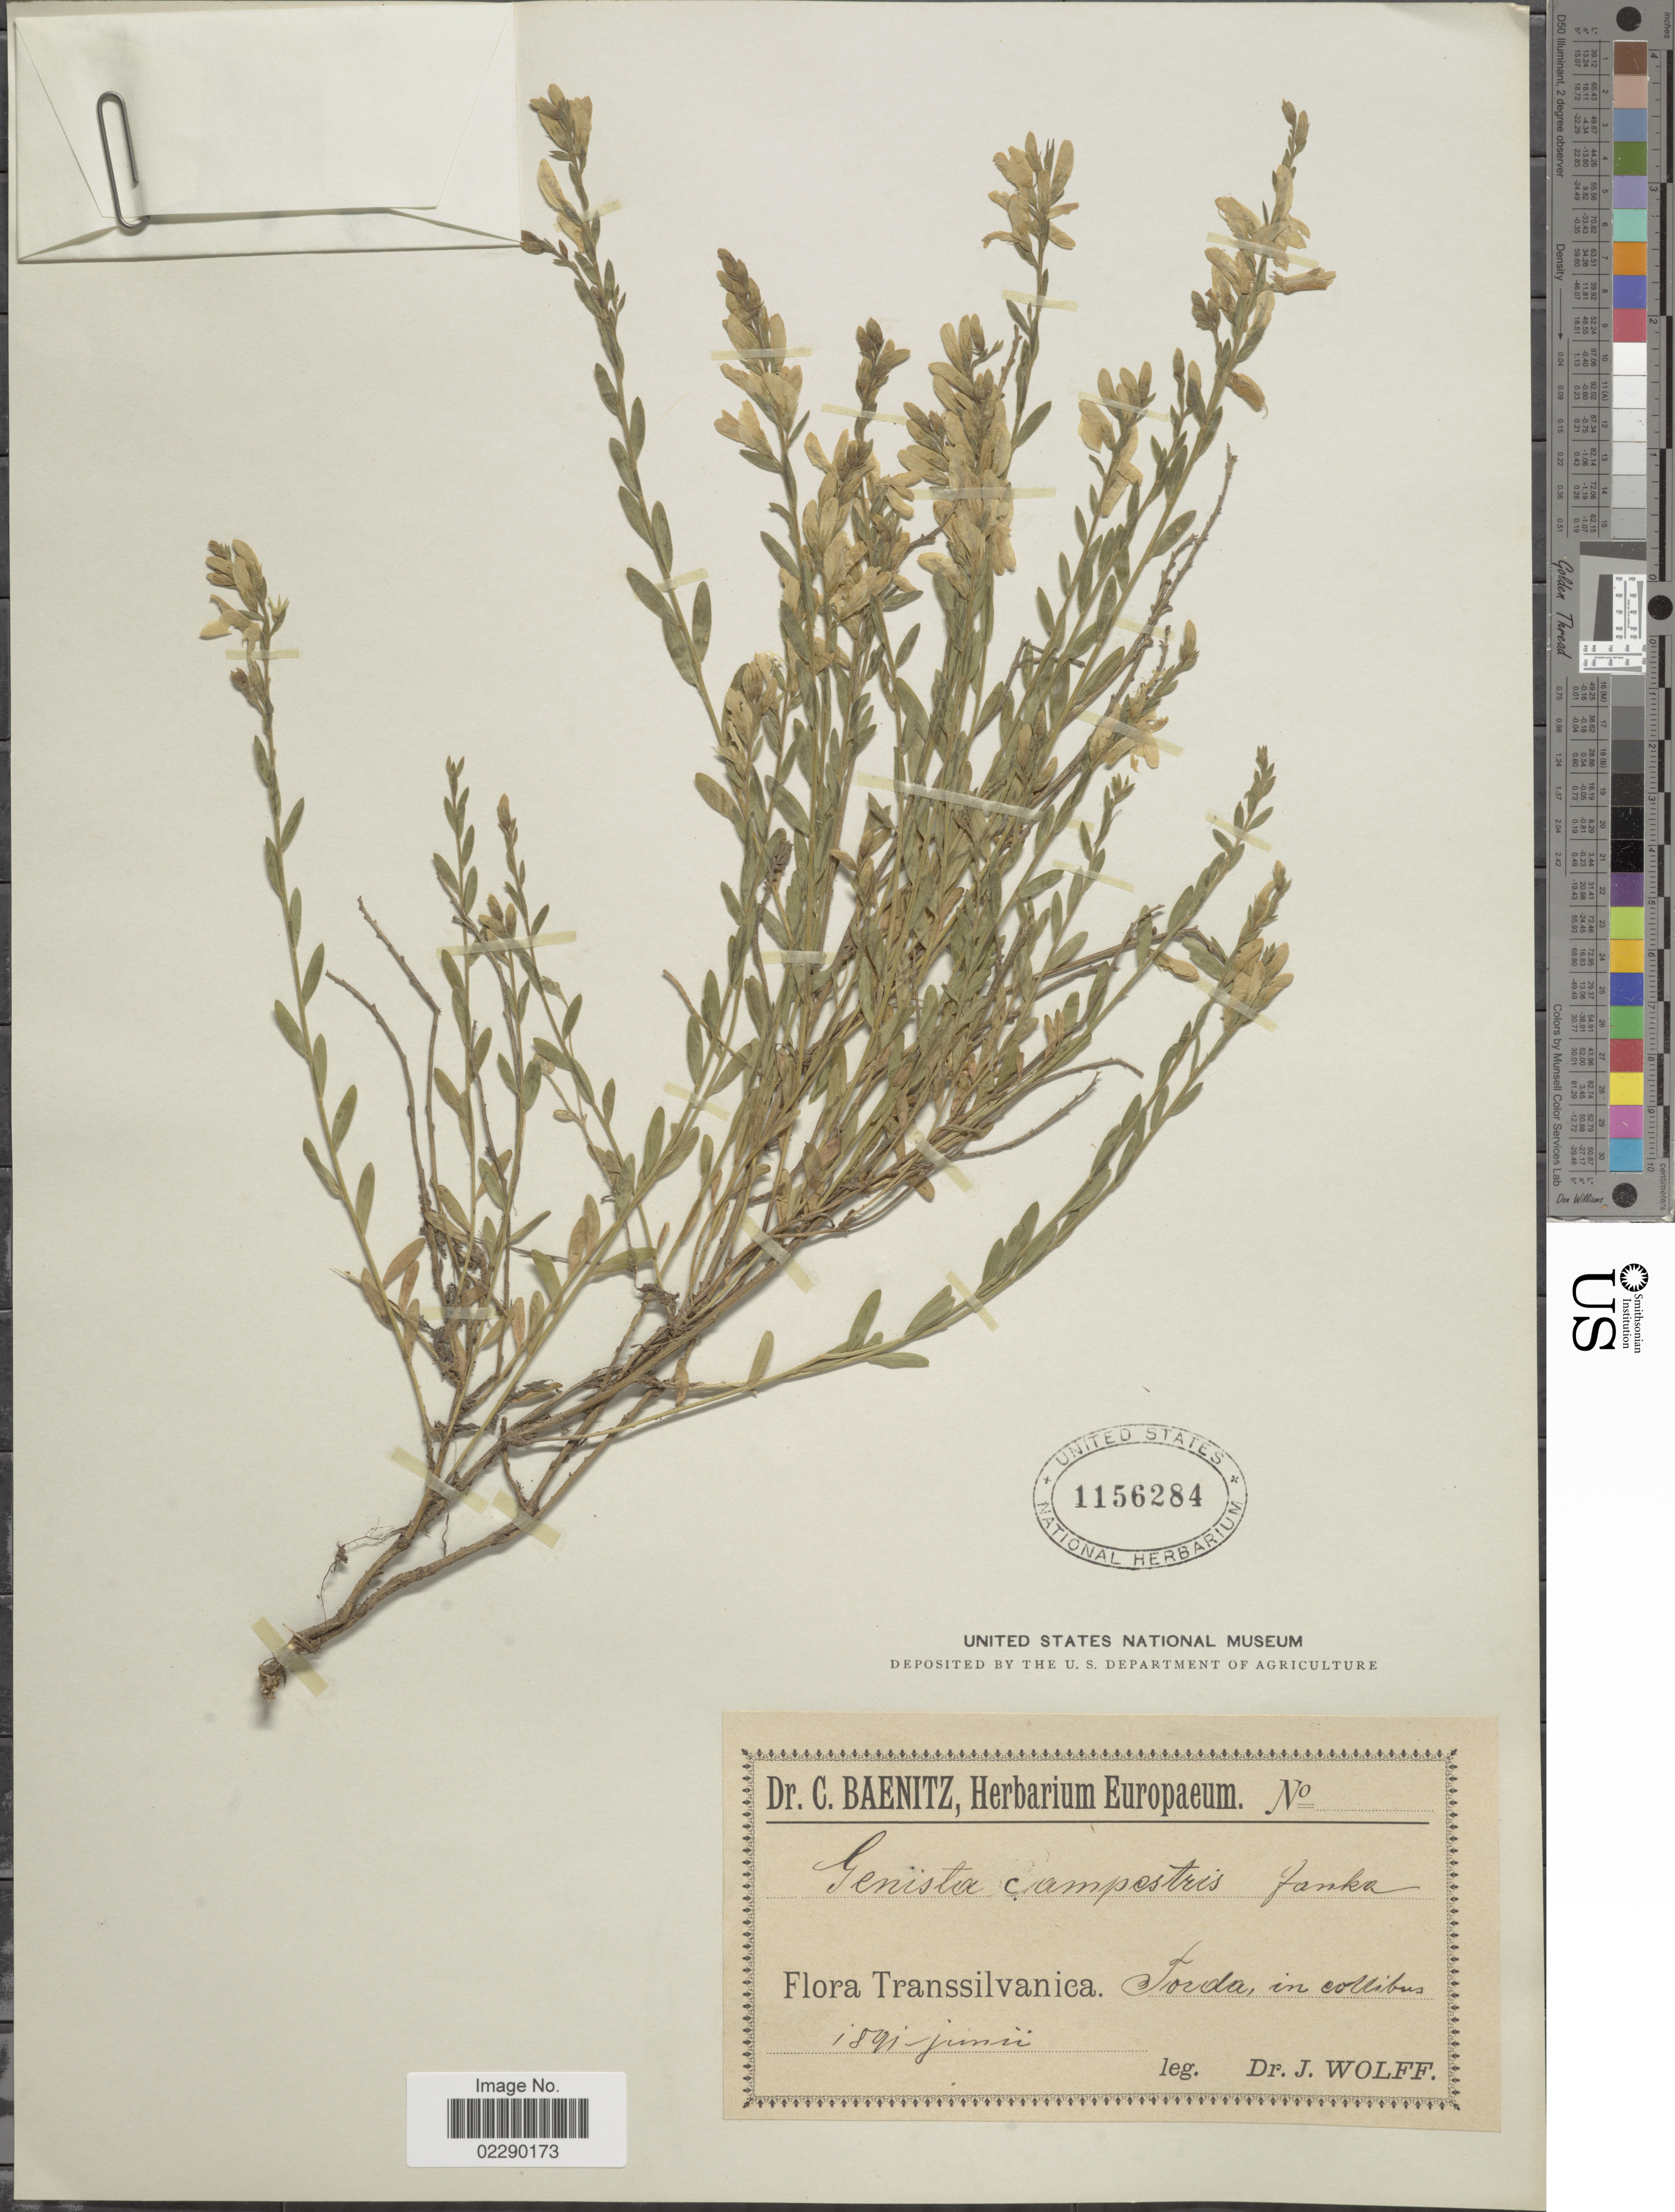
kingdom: Plantae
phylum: Tracheophyta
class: Magnoliopsida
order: Fabales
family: Fabaceae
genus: Genista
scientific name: Genista campestris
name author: Janka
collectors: J. Wolff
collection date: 1891-06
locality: Forda, in collibus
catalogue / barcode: US 1156284